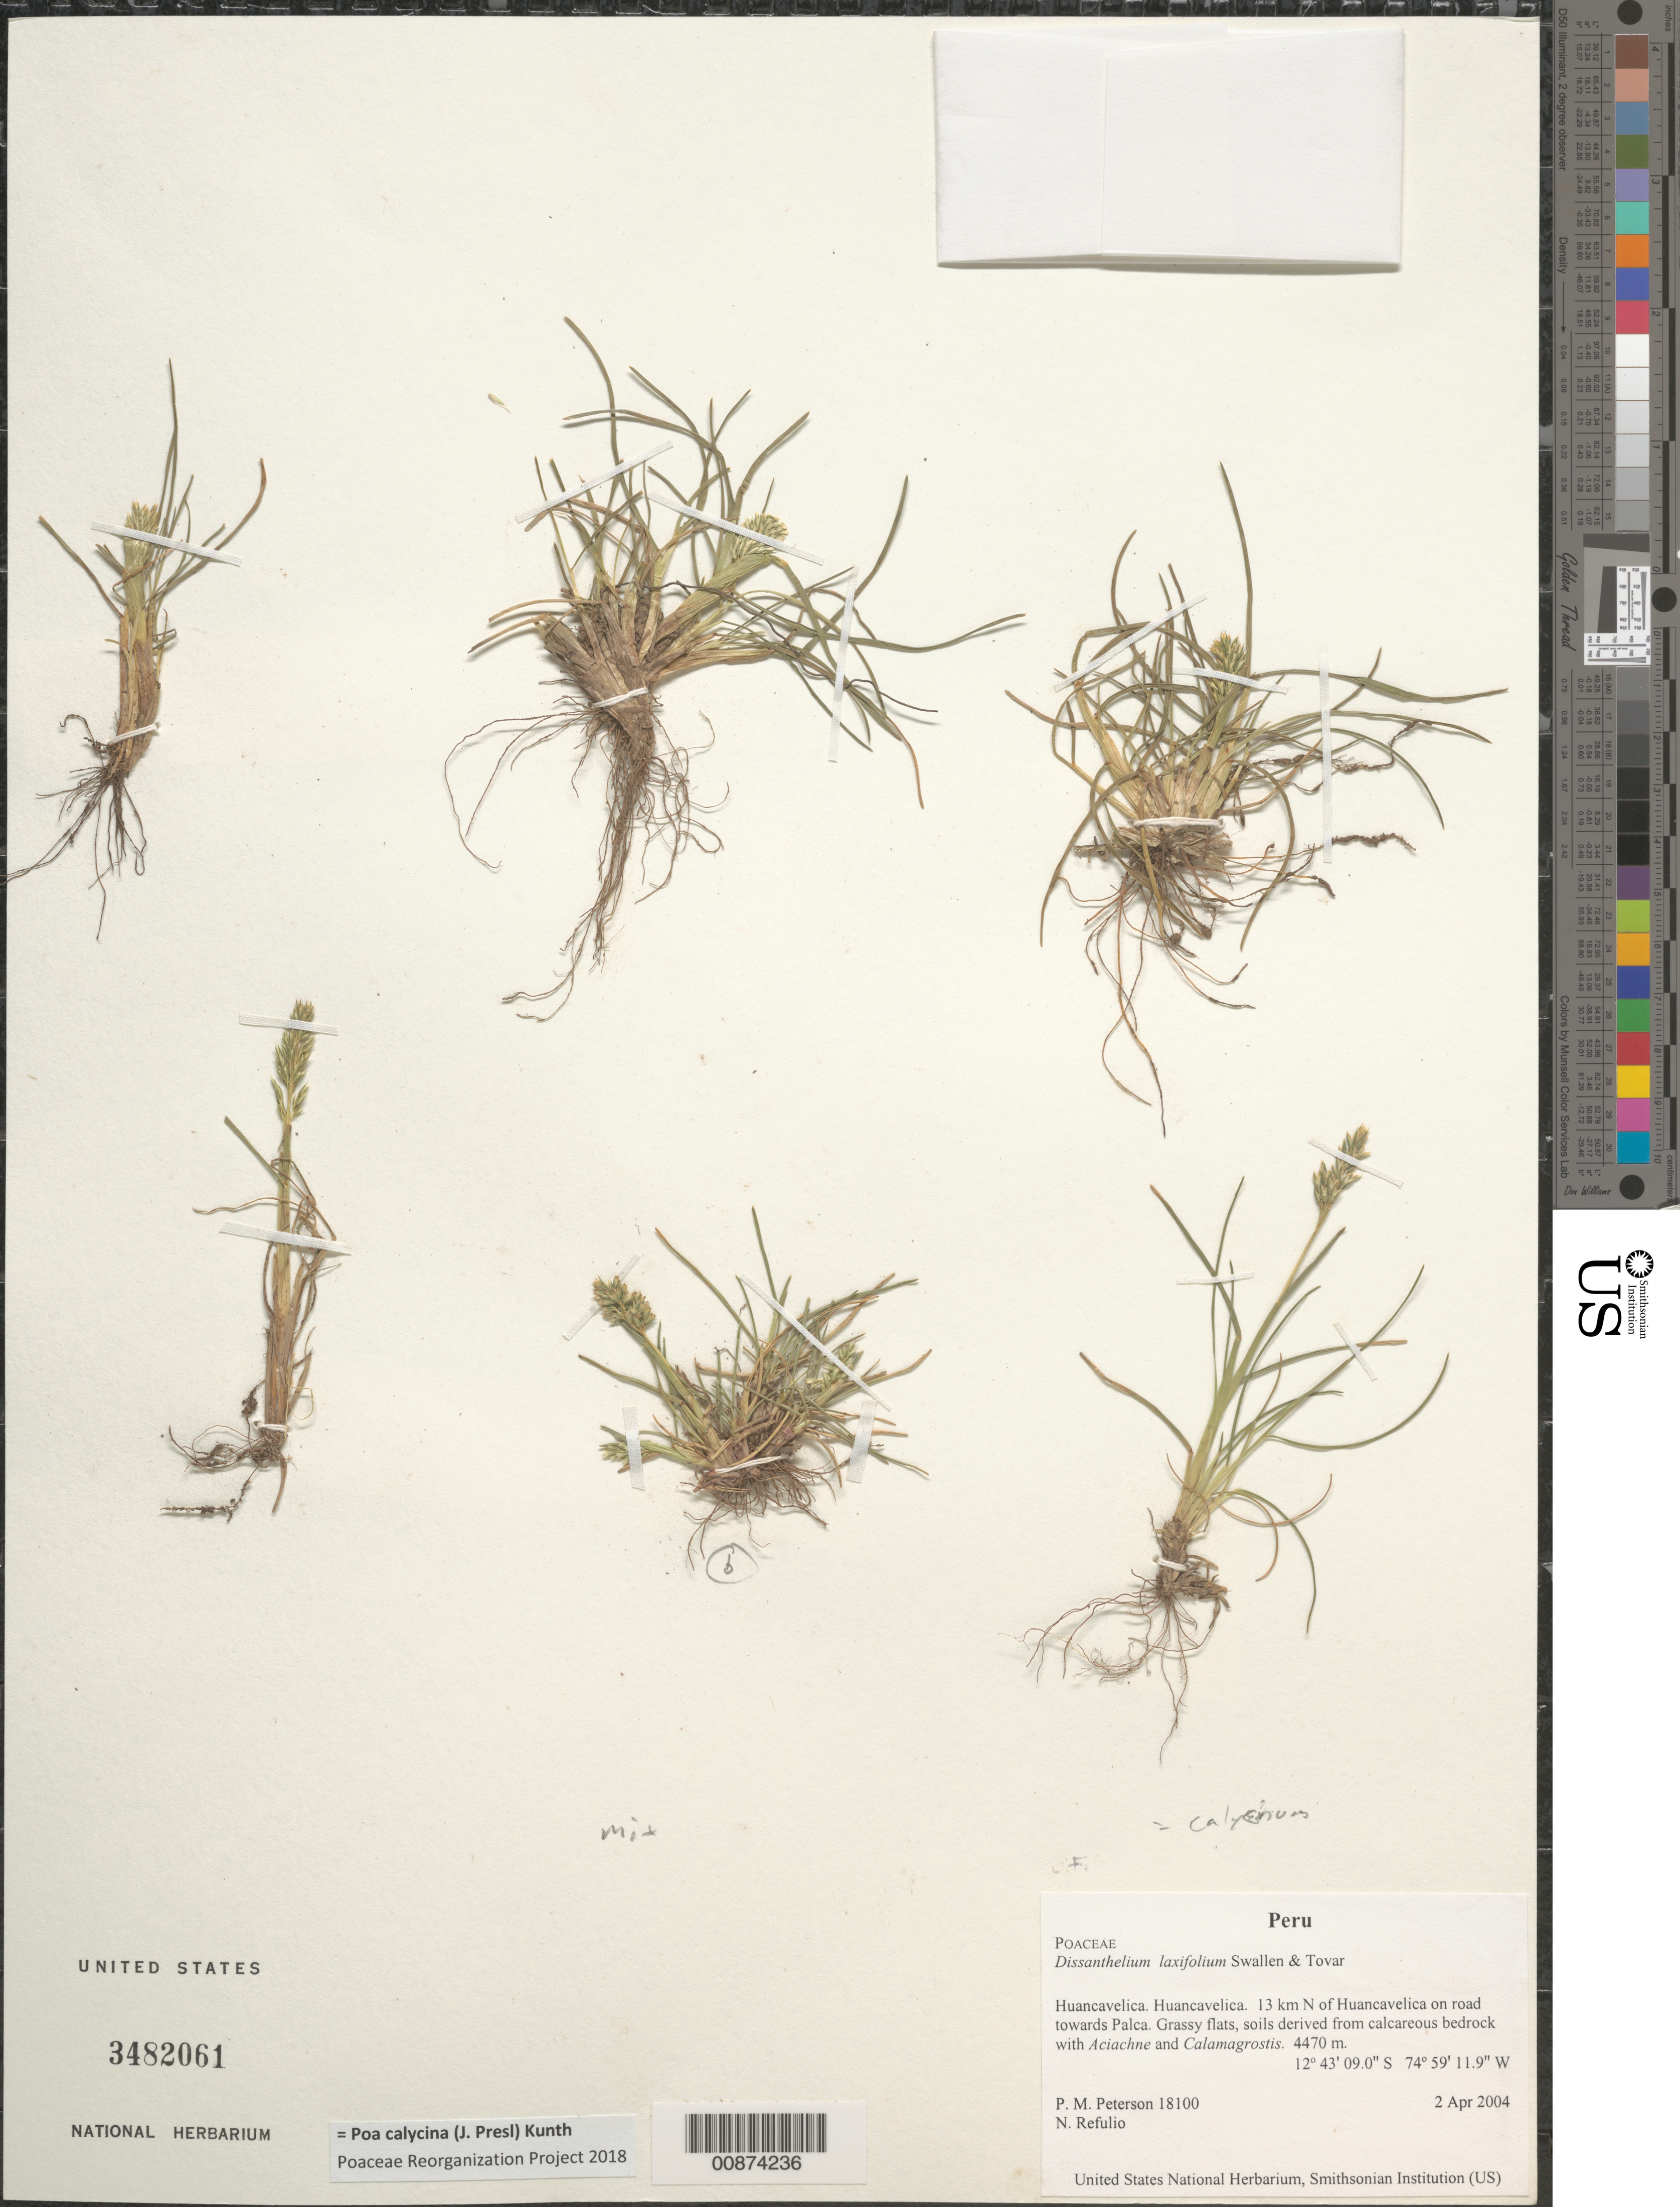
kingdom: Plantae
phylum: Tracheophyta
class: Liliopsida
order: Poales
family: Poaceae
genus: Poa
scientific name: Poa calycina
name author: (J. Presl) Kunth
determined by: Poaceae Reorganization Project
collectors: P. M. Peterson & N. Refulio-Rodríguez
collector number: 18100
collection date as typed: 02 Apr 2004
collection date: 2004-04-02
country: Peru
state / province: Huancavelica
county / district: Huancavelica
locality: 13 km N of Huancavelica on road towards Palca. Grassy flats, soils derived from calcareous bedrock with Aciachne and Calamagrostis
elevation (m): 4470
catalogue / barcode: US 3482061